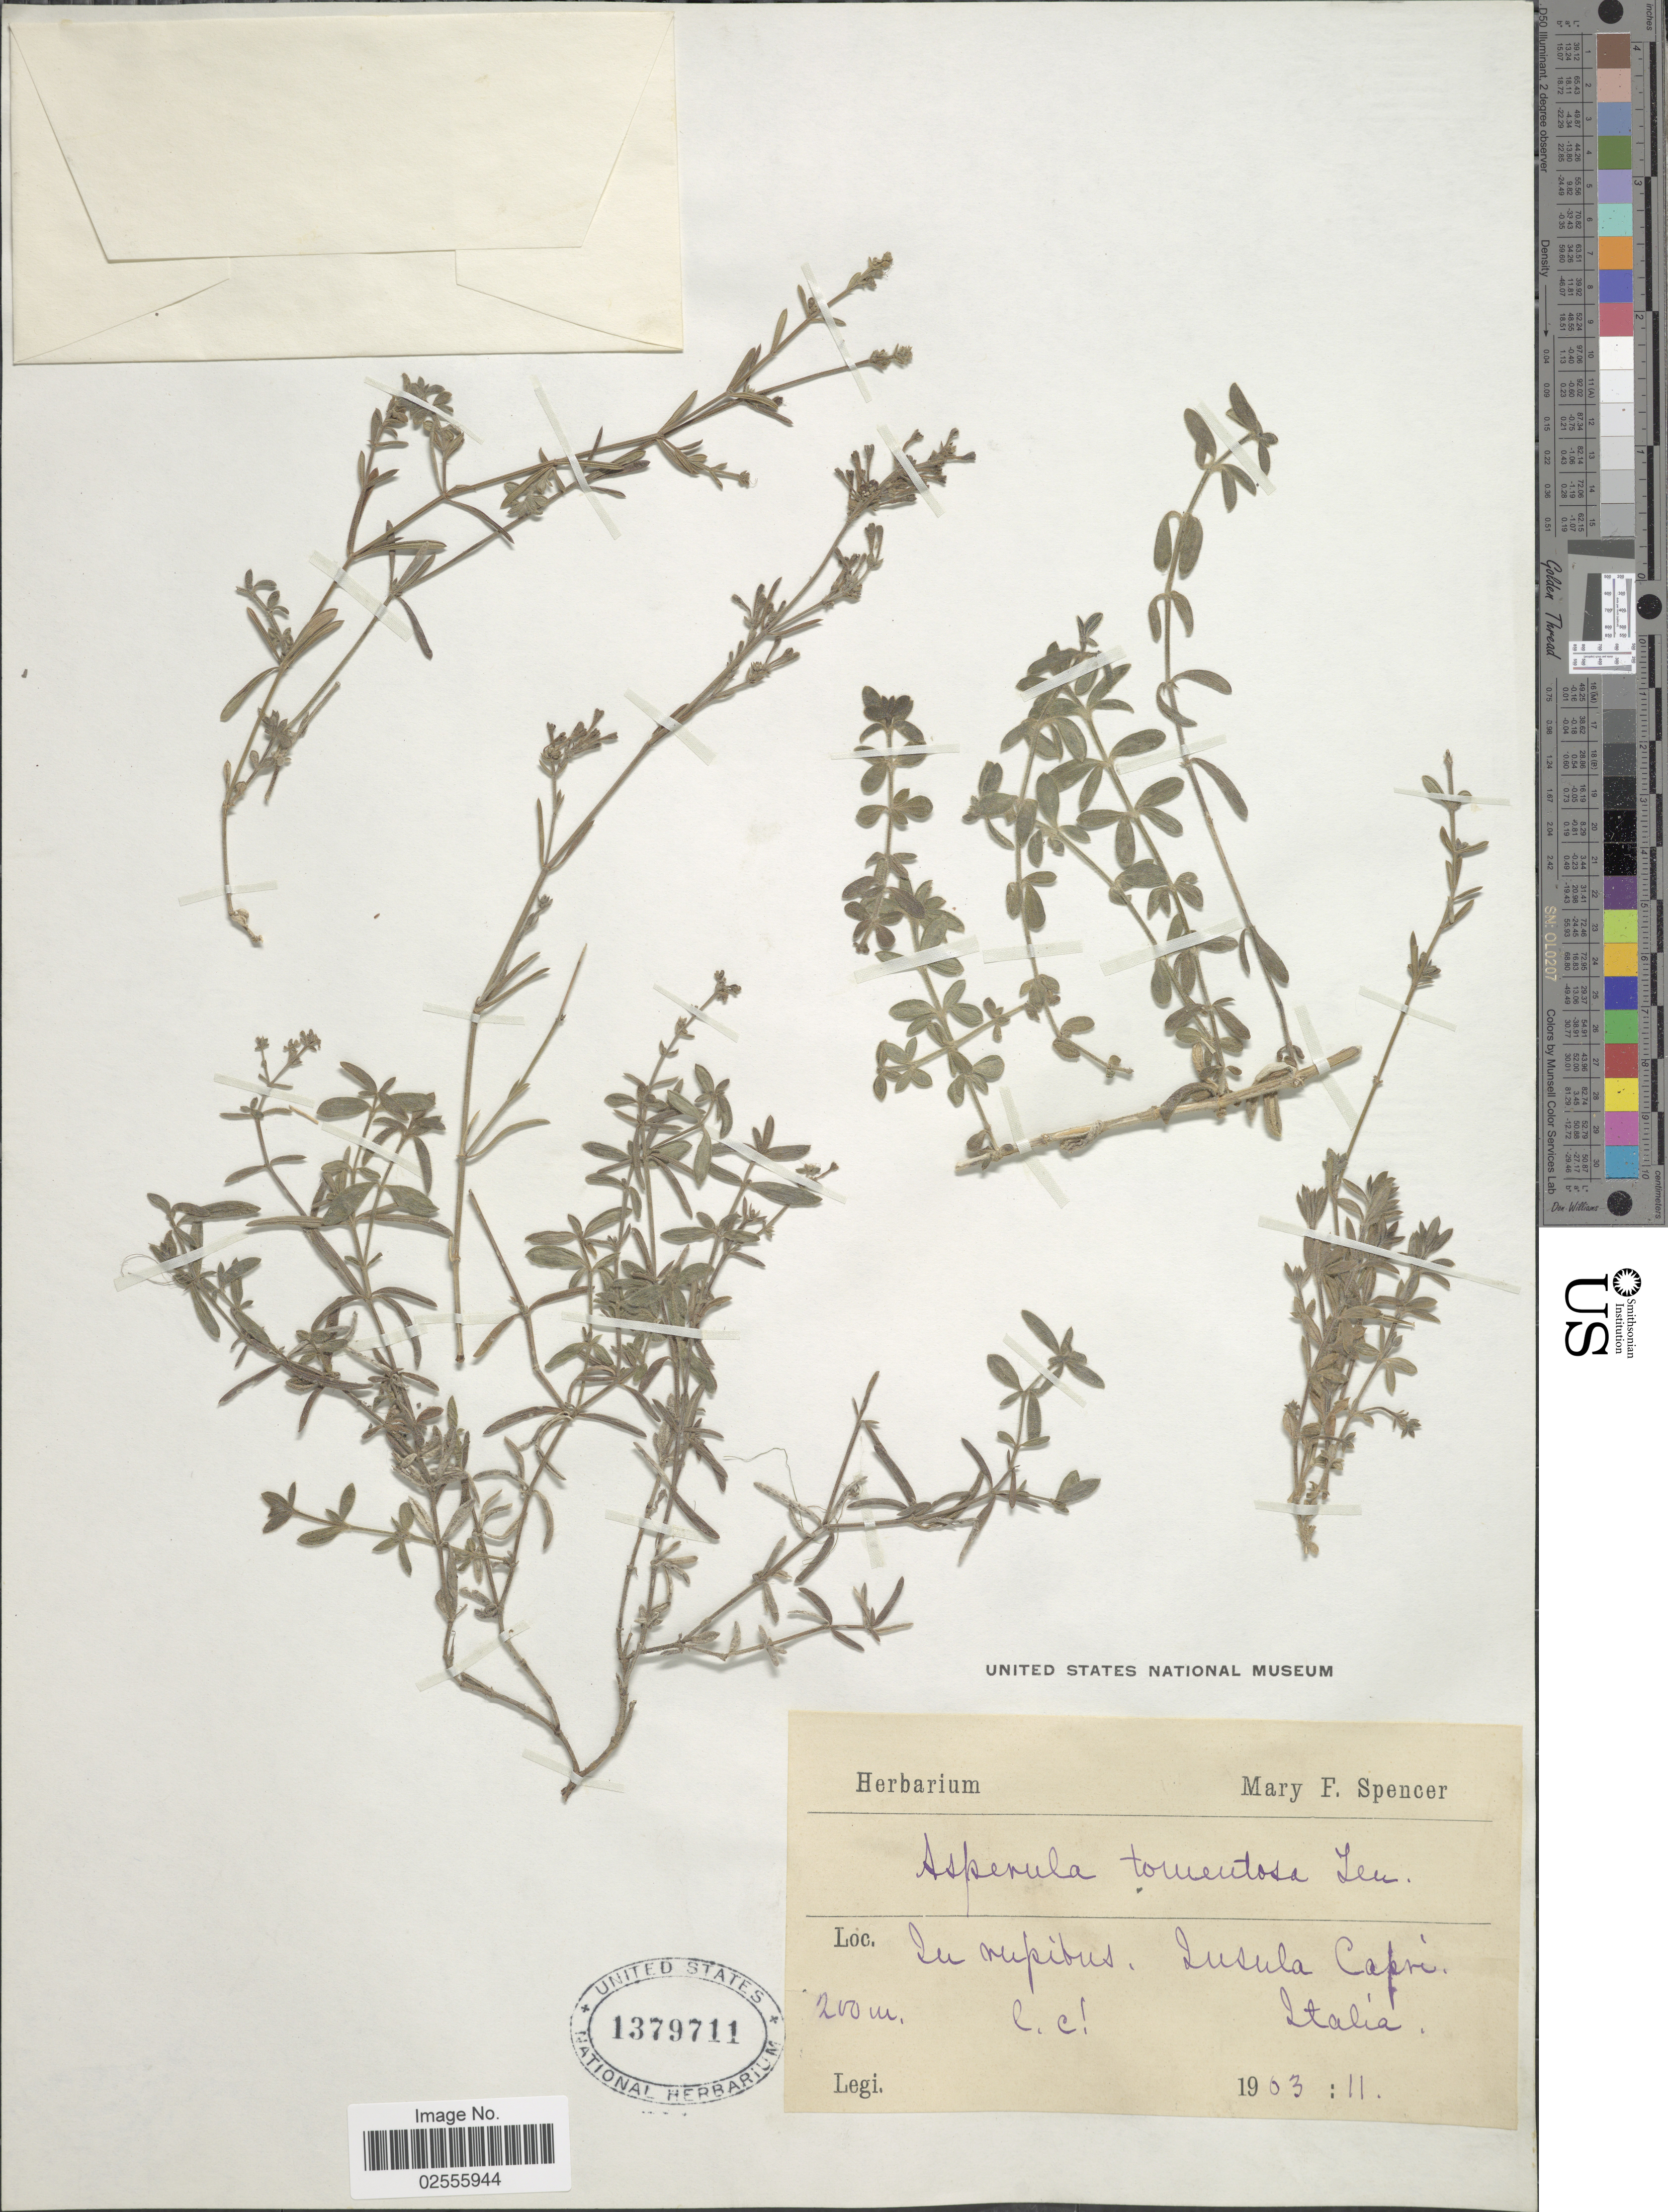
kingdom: Plantae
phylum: Tracheophyta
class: Magnoliopsida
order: Gentianales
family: Rubiaceae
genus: Asperula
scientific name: Asperula tomentosa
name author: Ten.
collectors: ex herb. Spencer, Mary Fiske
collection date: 1903-11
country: Italy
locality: In rupibus Insula Capri, Italia. [interpreted]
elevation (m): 200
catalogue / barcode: US 1379711